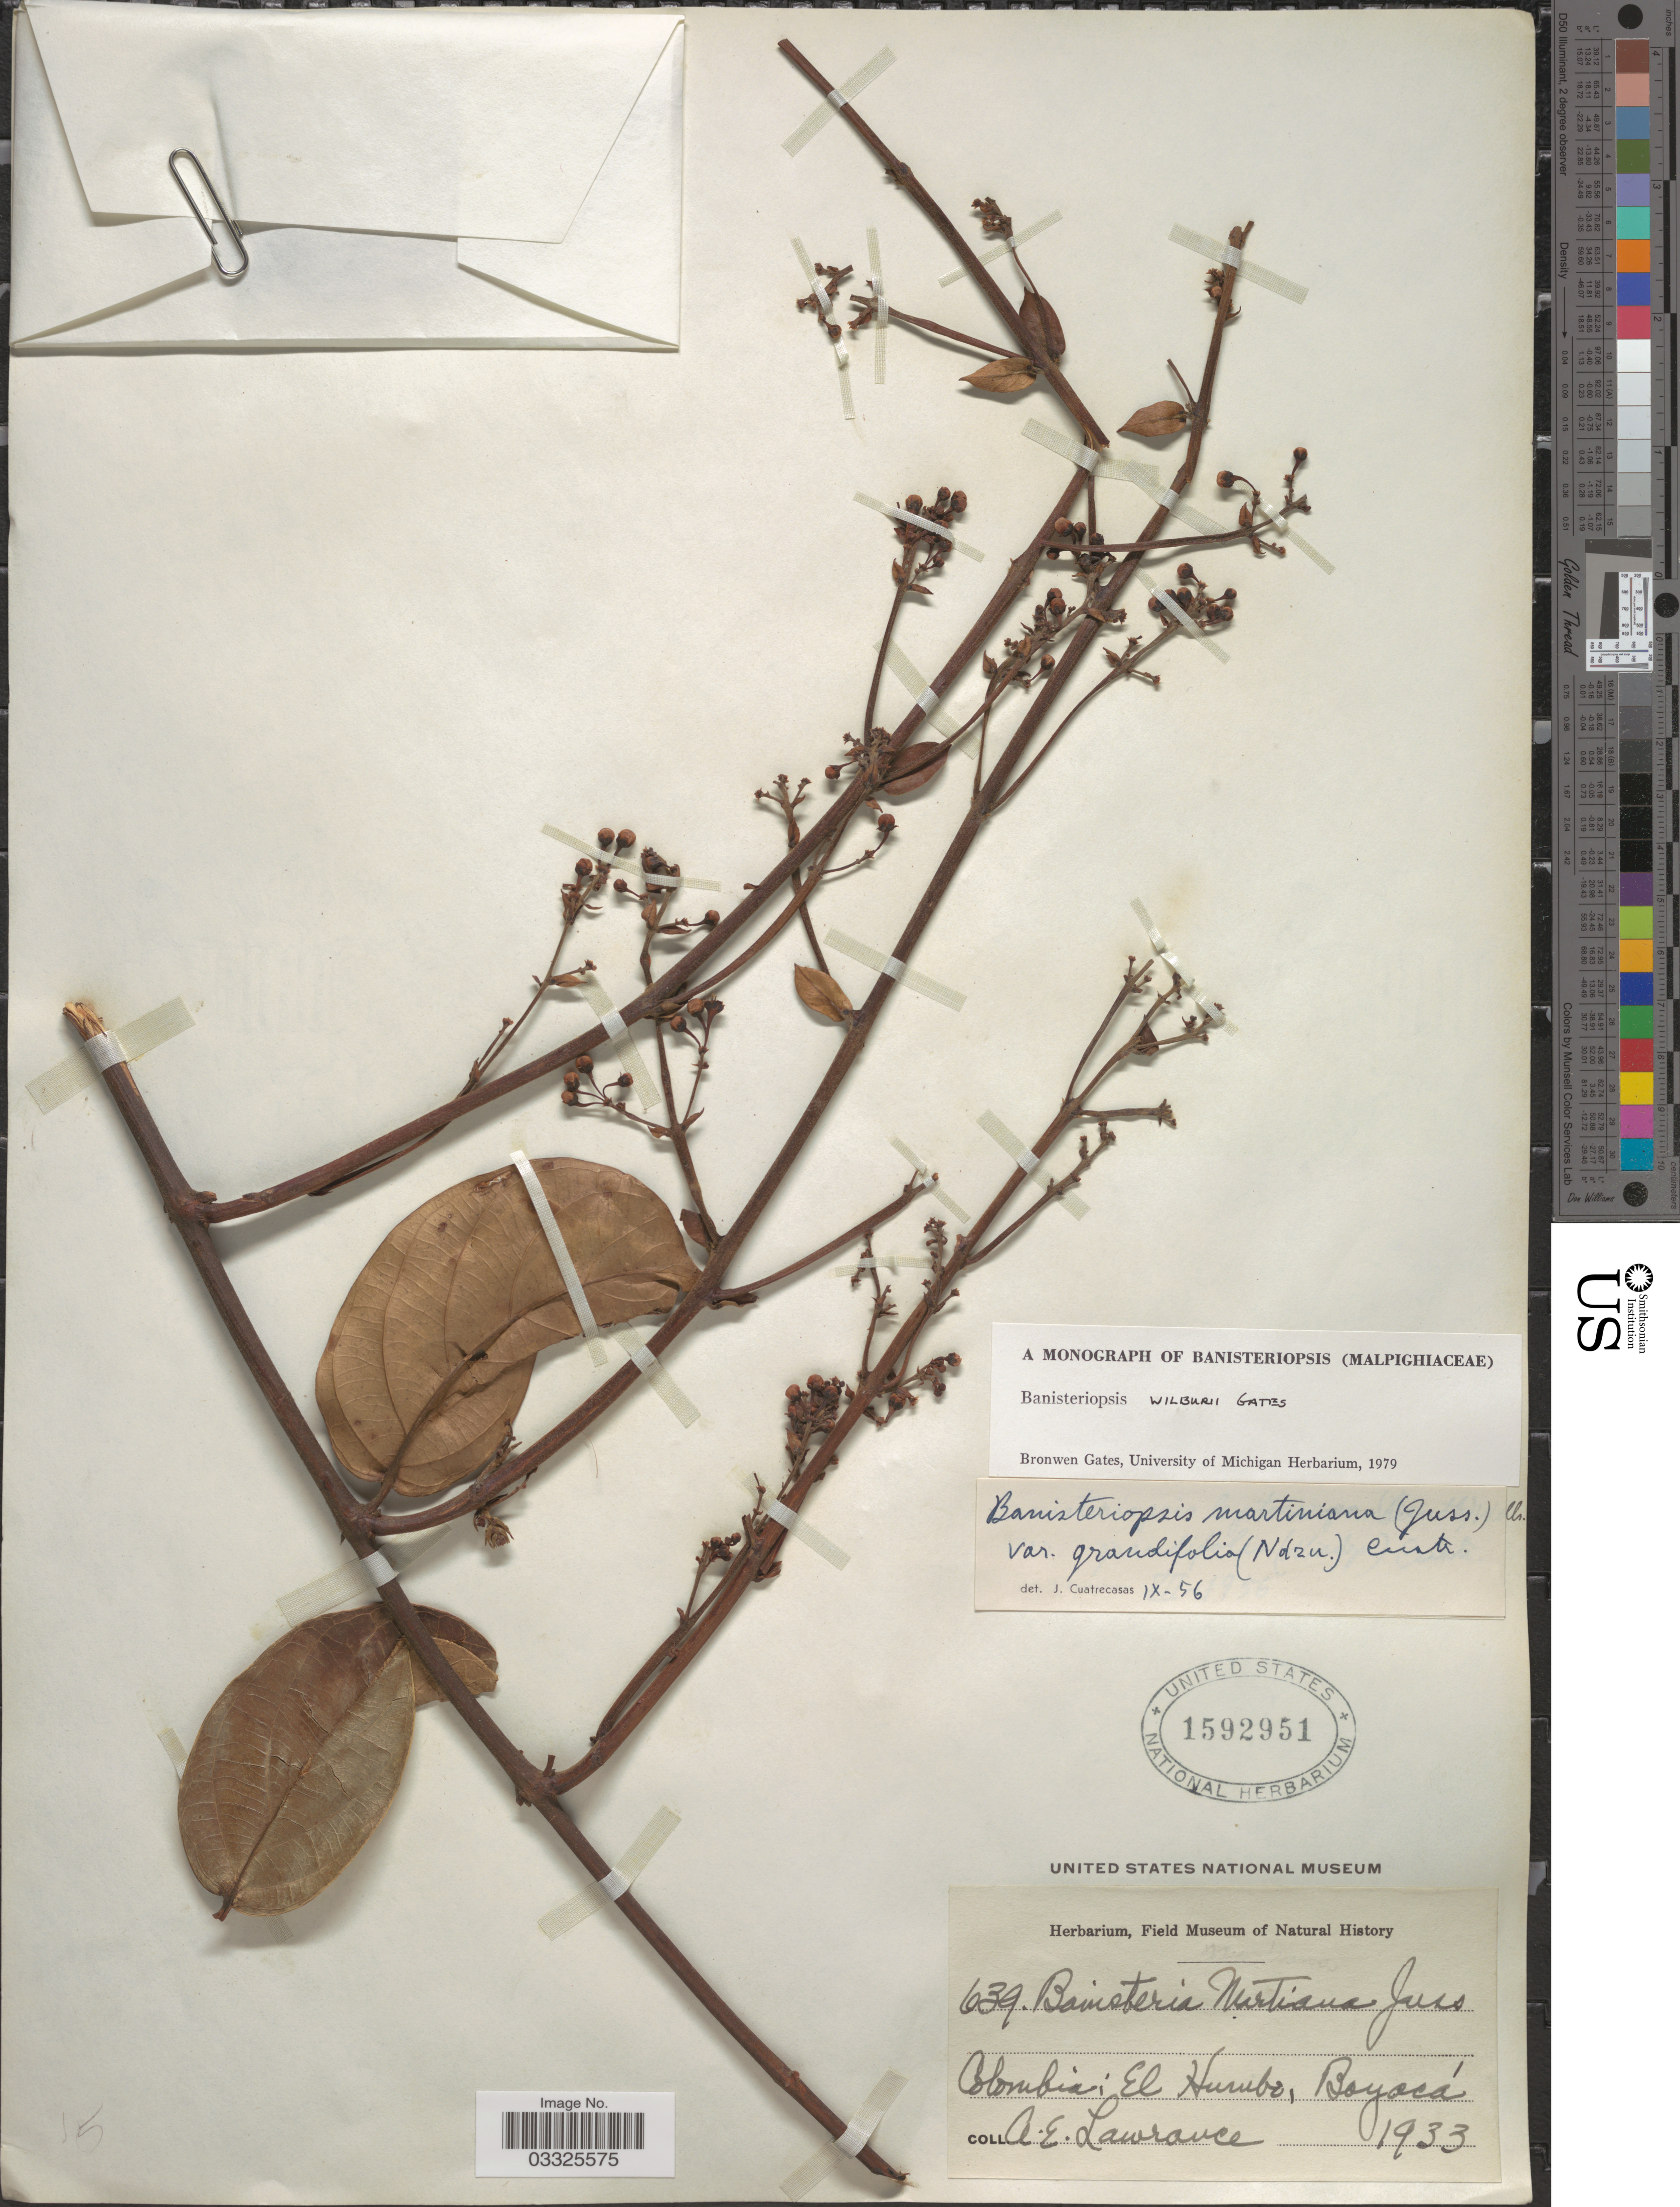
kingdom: Plantae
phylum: Tracheophyta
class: Magnoliopsida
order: Malpighiales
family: Malpighiaceae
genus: Banisteriopsis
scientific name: Banisteriopsis wilburii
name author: B. Gates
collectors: A. Lawrance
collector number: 639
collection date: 1933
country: Colombia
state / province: Boyacá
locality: El Humbo.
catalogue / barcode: US 1592951